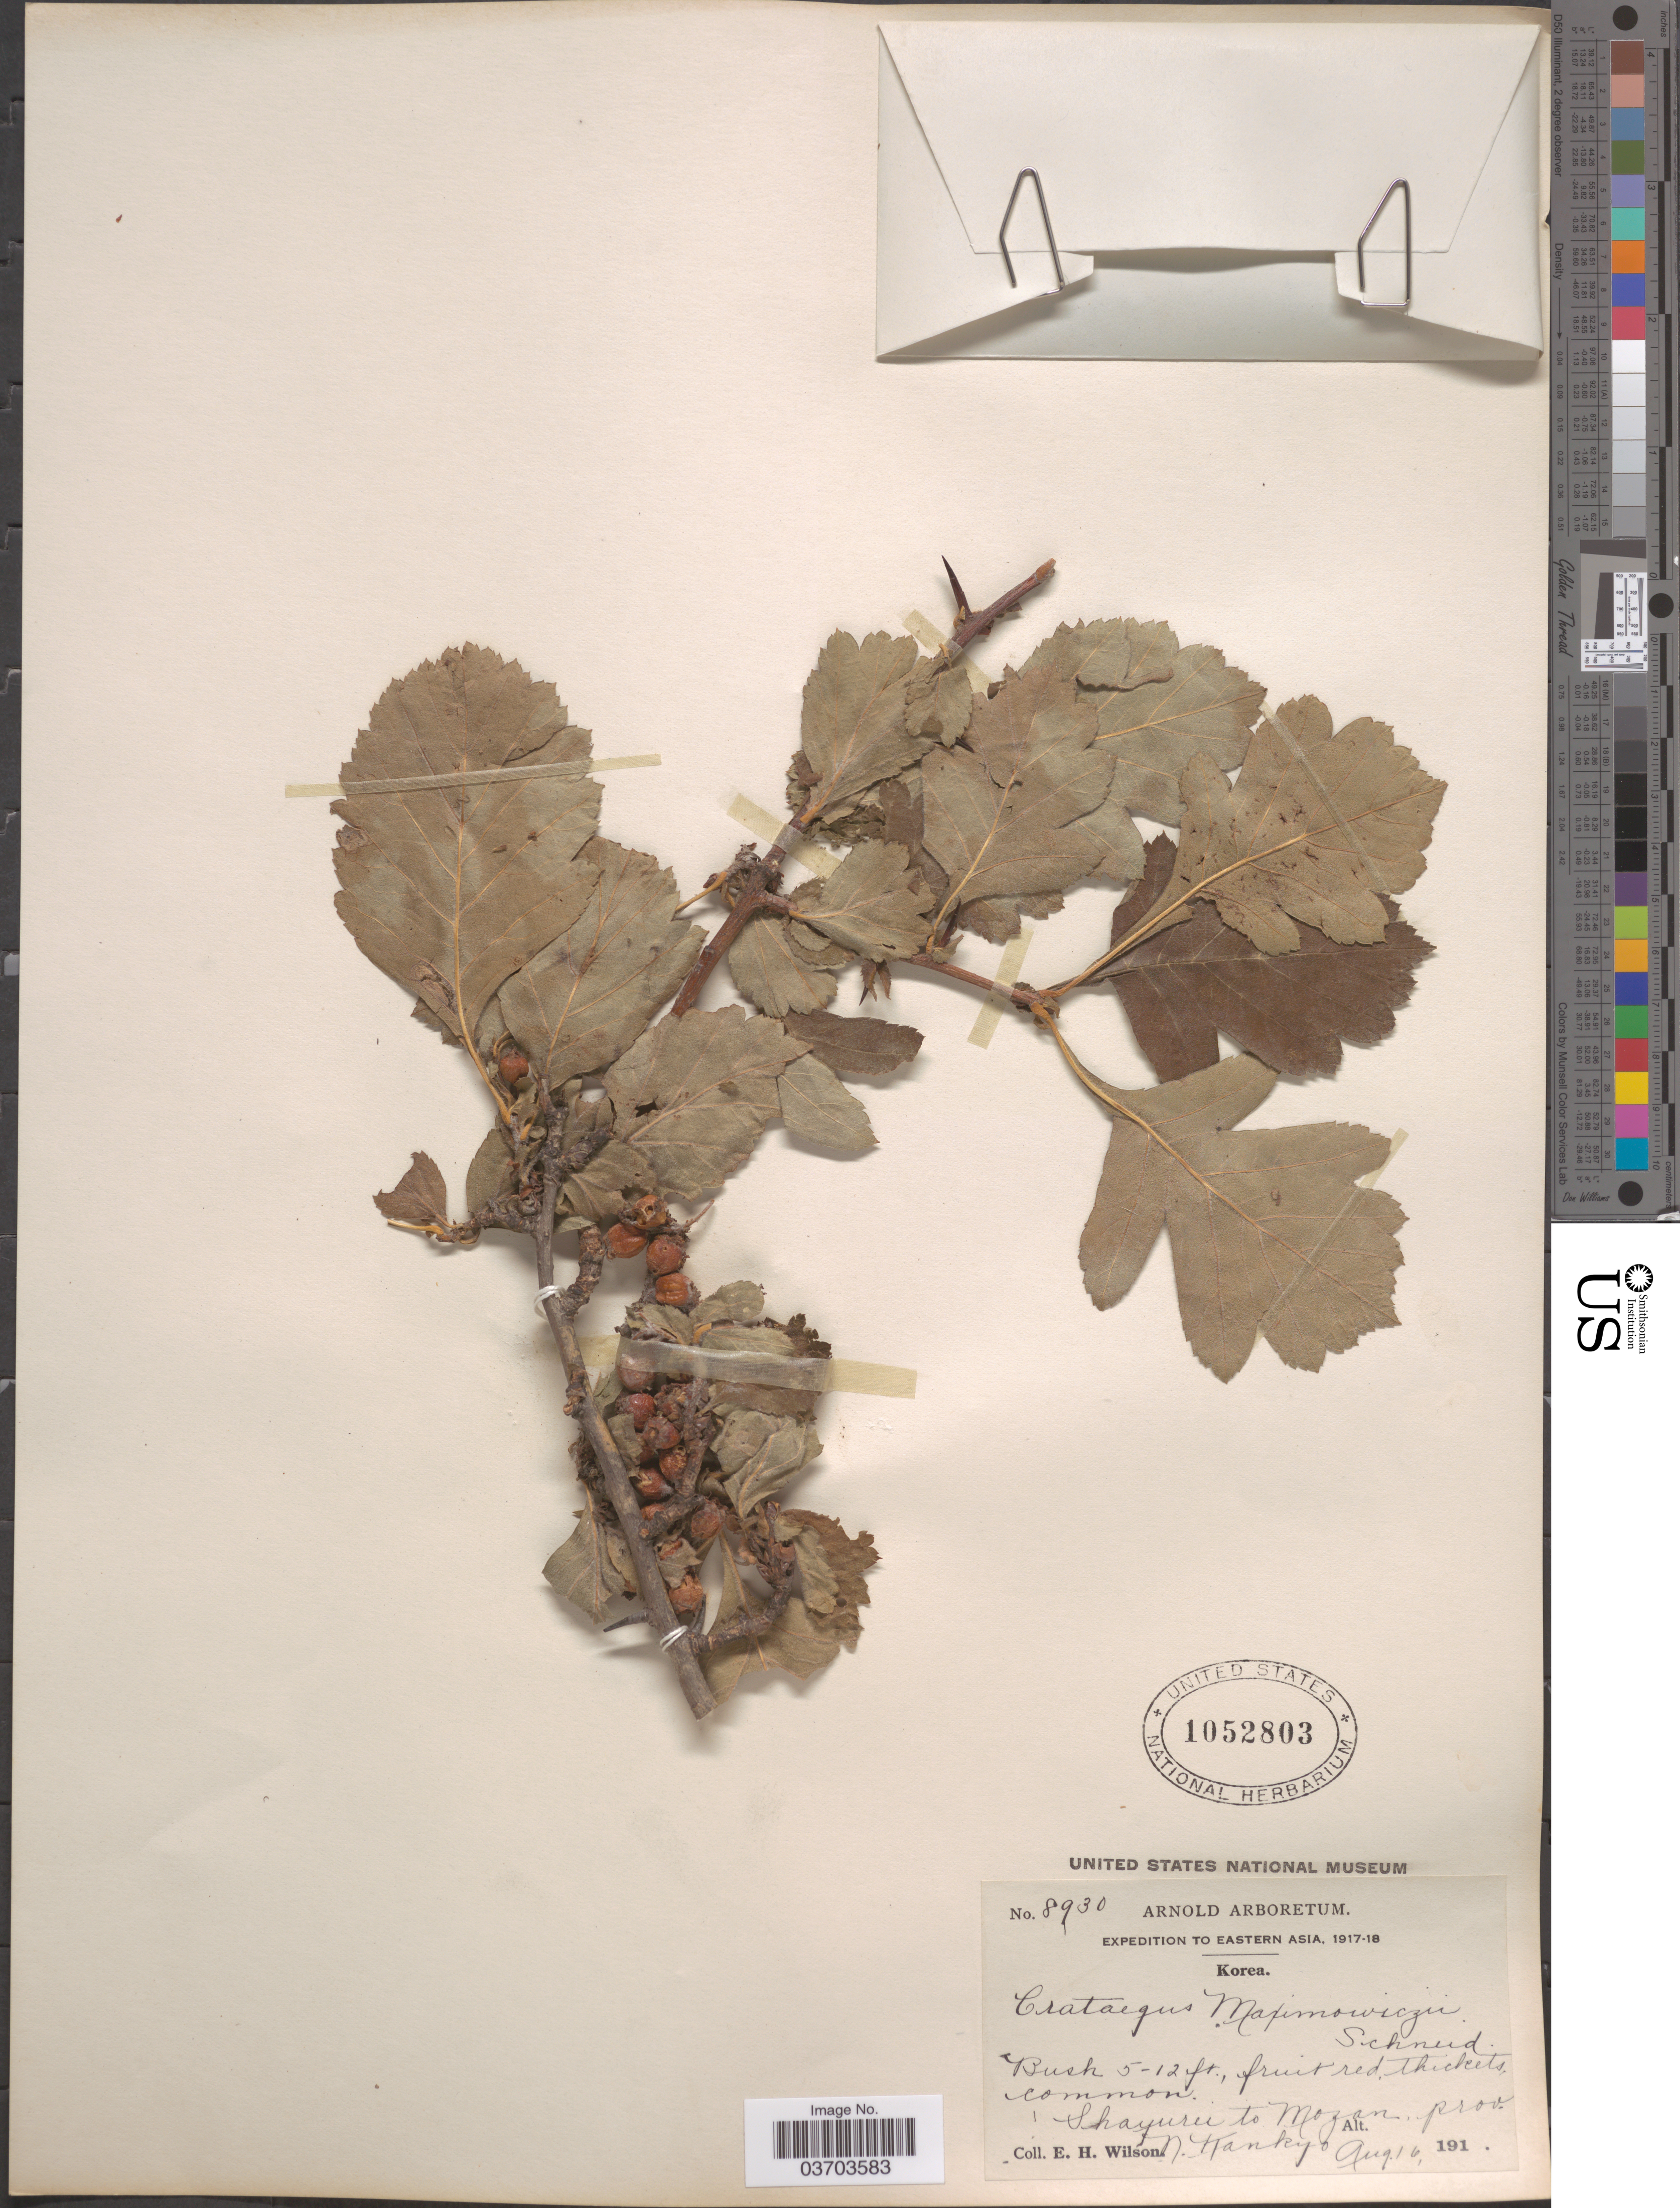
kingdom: Plantae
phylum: Tracheophyta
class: Magnoliopsida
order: Rosales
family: Rosaceae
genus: Crataegus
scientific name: Crataegus maximowiczii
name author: C.K. Schneid.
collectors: E. Wilson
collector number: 8930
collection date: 1917-08-16/1918-08-16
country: North Korea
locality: Eastern Asia, Korea. Shayurii to Moza, prov. N. Kankyo.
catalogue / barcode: US 1052803